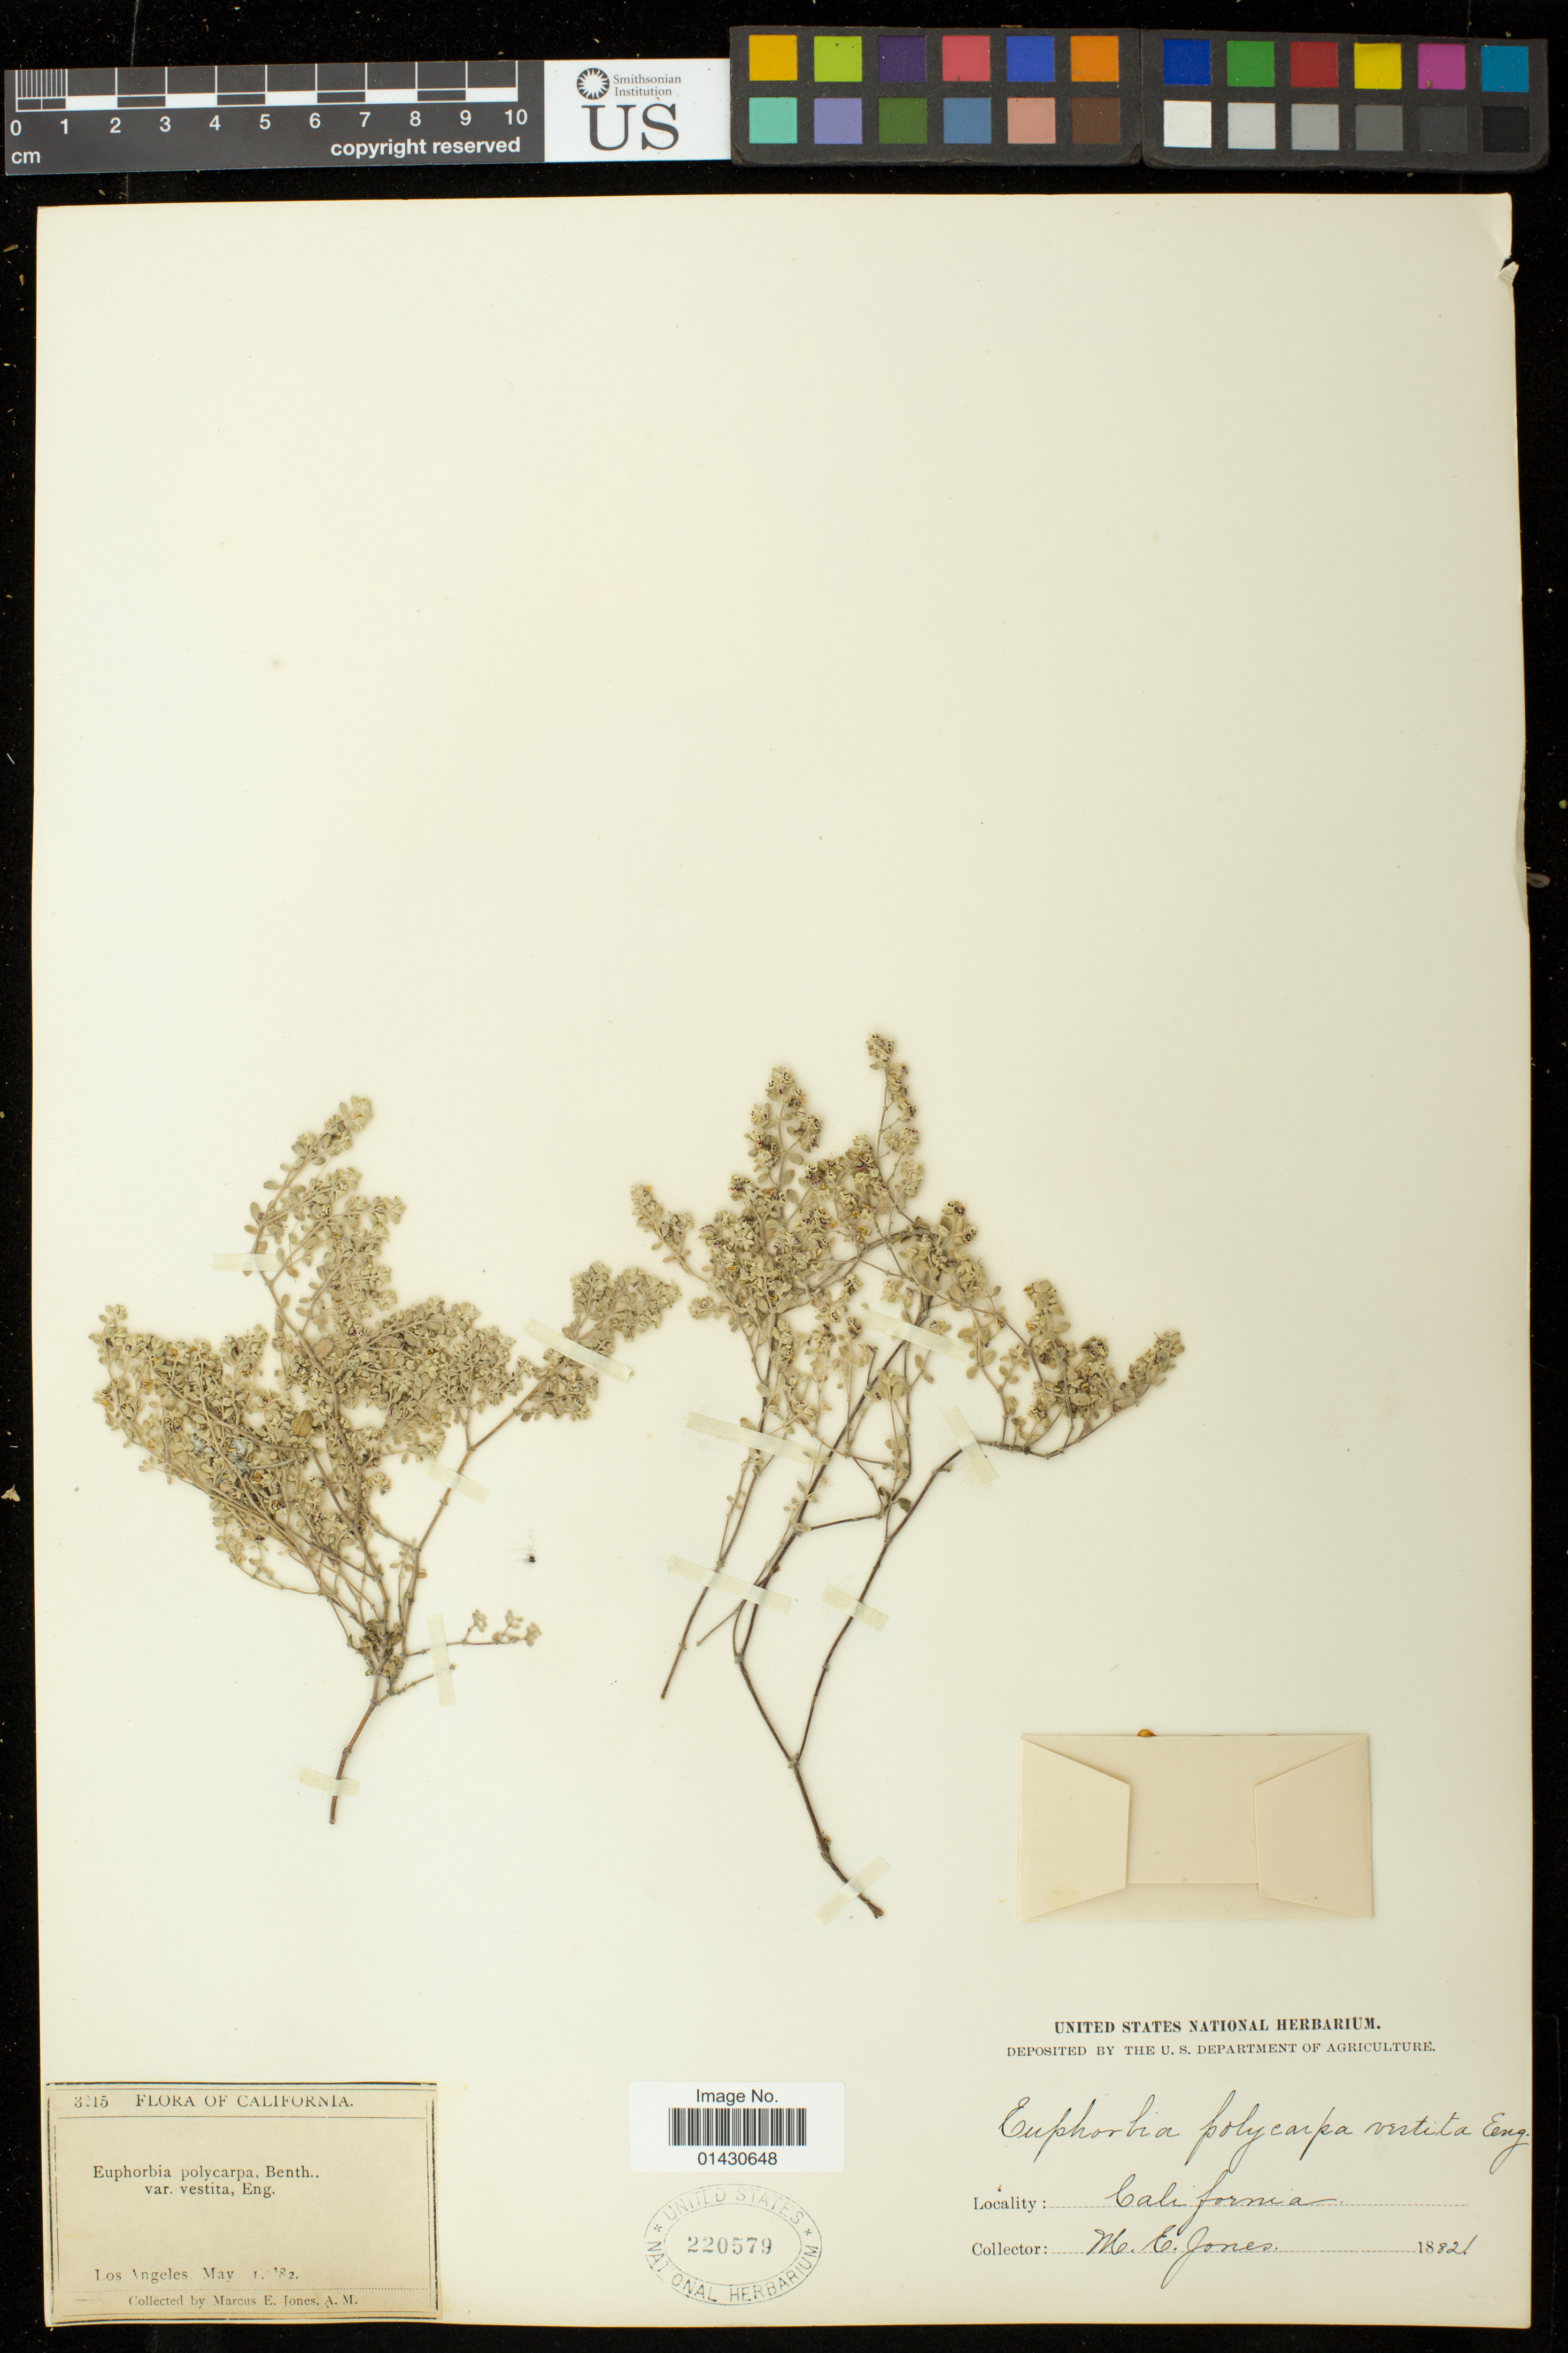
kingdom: Plantae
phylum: Tracheophyta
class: Magnoliopsida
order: Malpighiales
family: Euphorbiaceae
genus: Euphorbia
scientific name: Euphorbia melanadenia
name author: Torr.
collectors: M. E. Jones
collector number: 3215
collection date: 1882-05-01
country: United States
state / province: California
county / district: Los Angeles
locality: Los Angeles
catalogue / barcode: US 220579